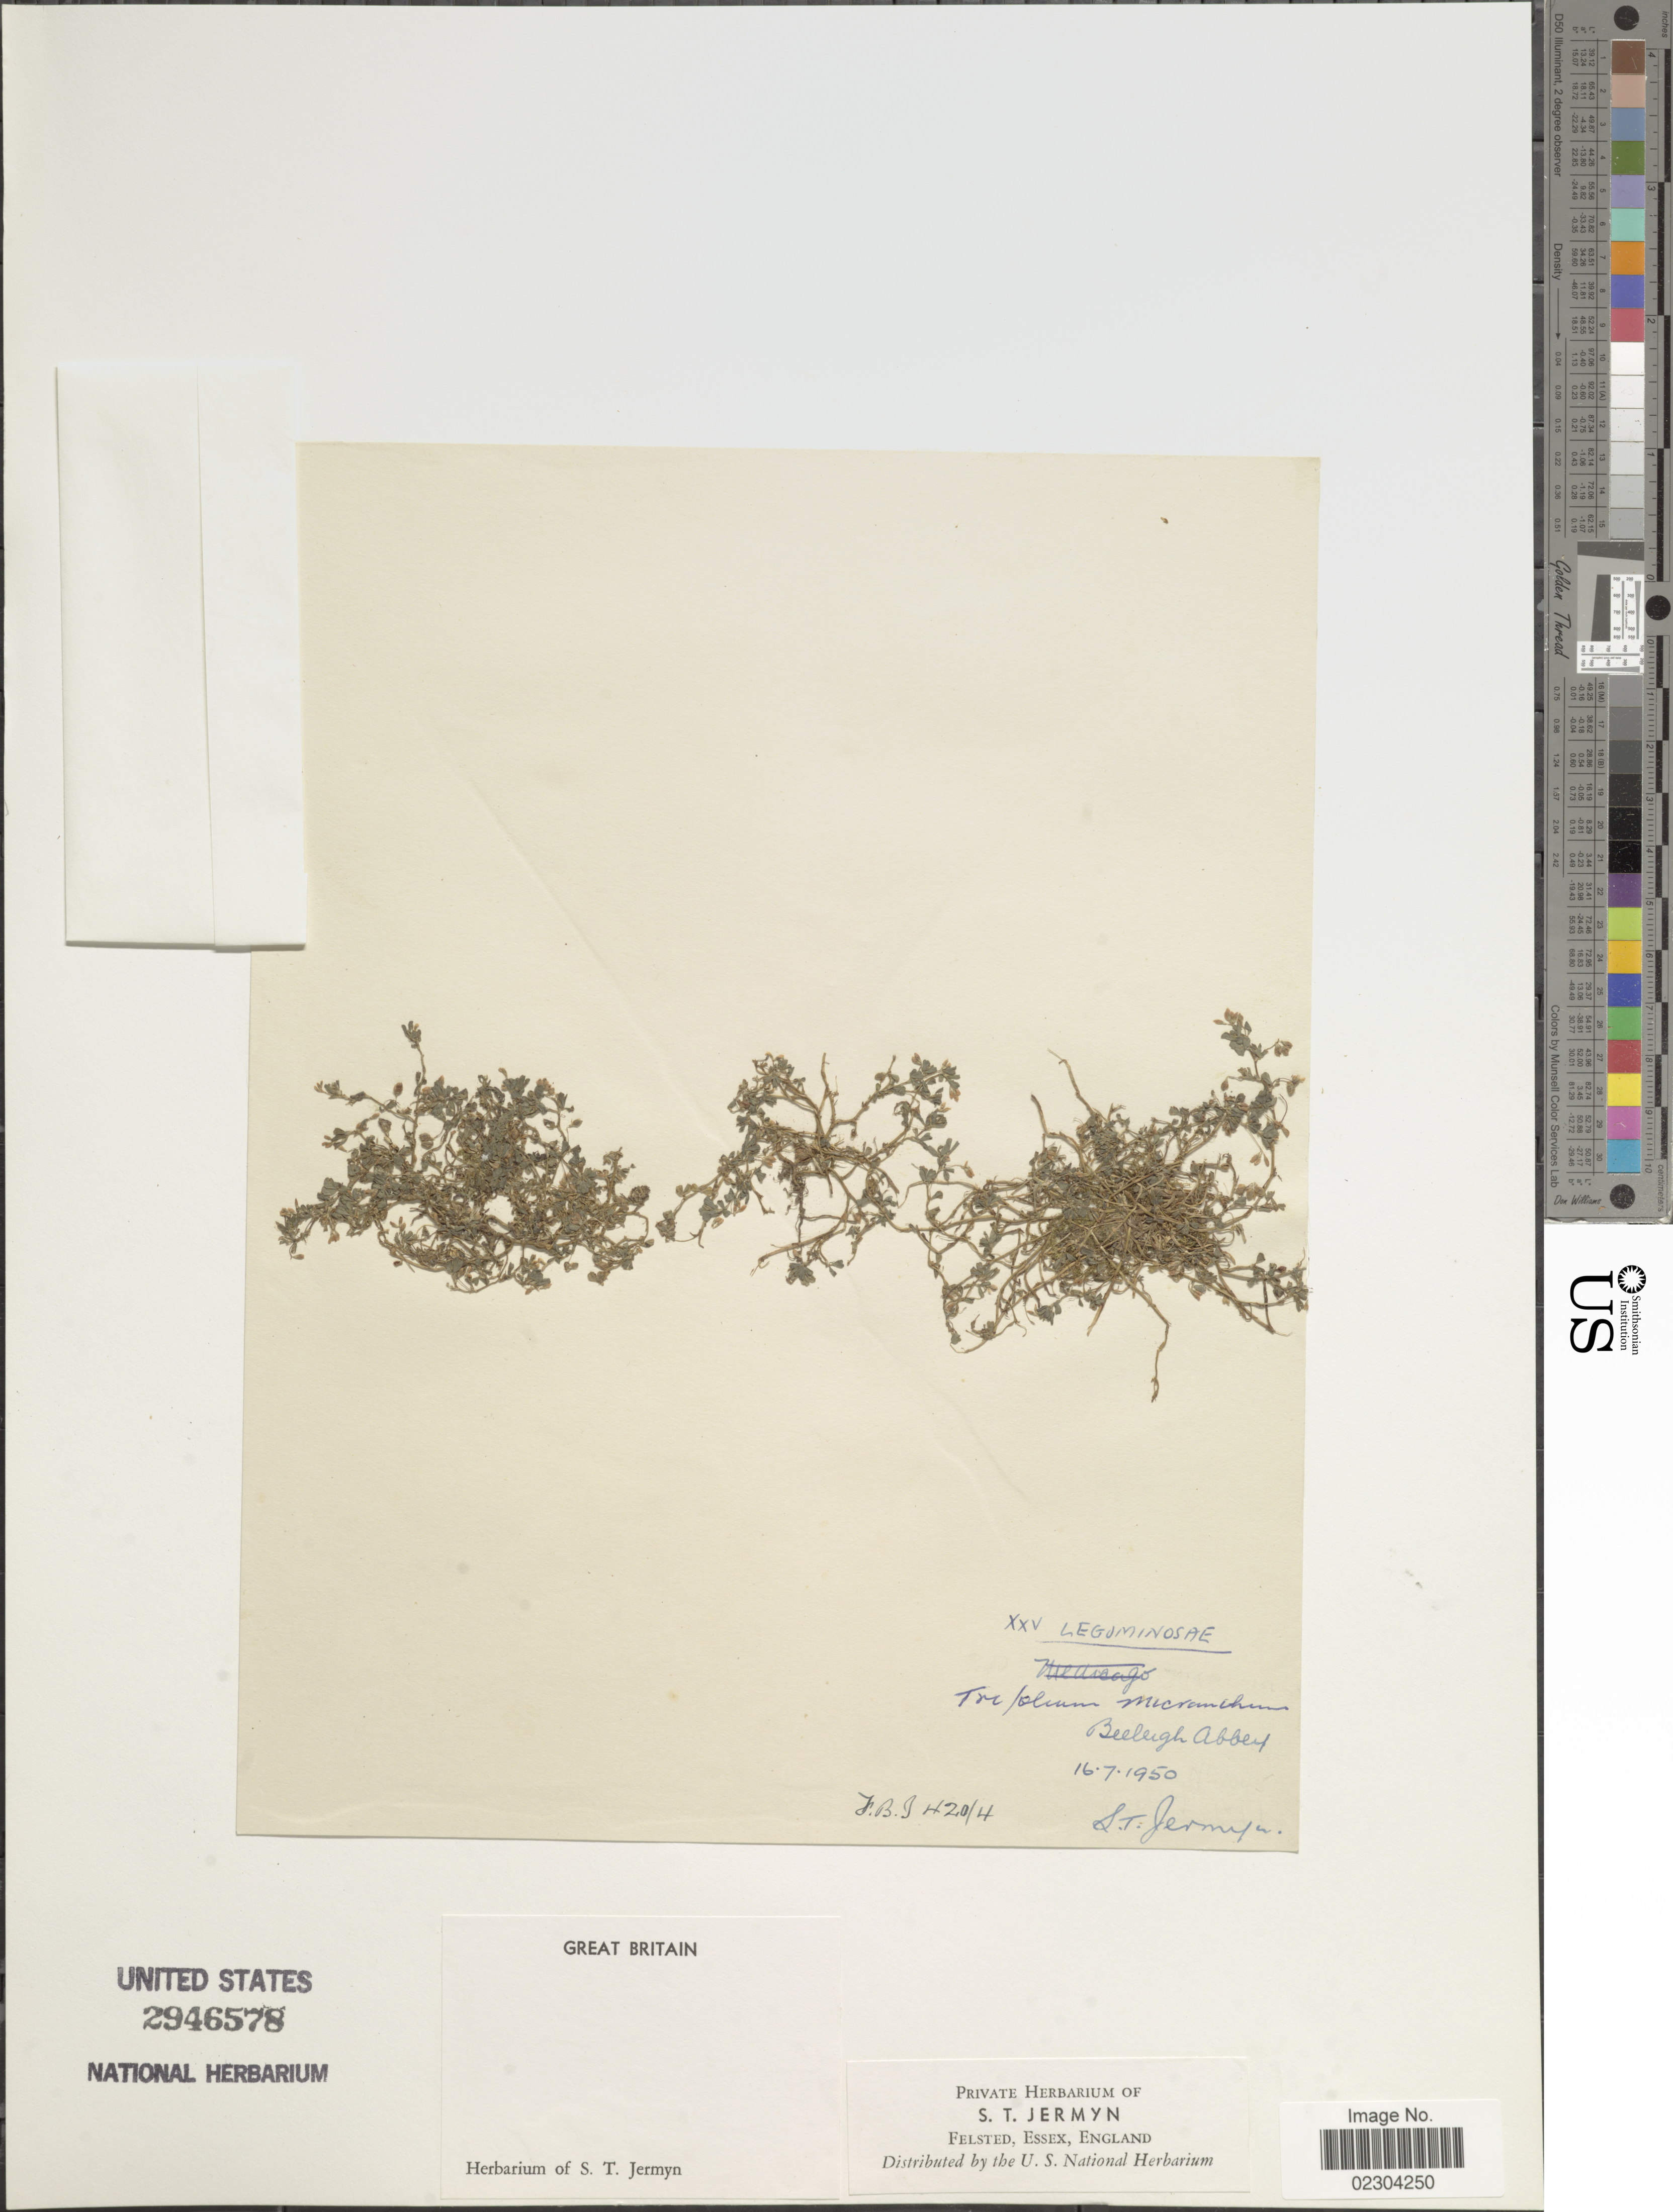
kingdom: Plantae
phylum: Tracheophyta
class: Magnoliopsida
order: Fabales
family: Fabaceae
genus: Trifolium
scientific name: Trifolium micranthum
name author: Viv.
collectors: S. Jermyn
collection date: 1950-07-16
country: United Kingdom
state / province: England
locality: Beeleigh Abbert, Great Britain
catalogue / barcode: US 2946578